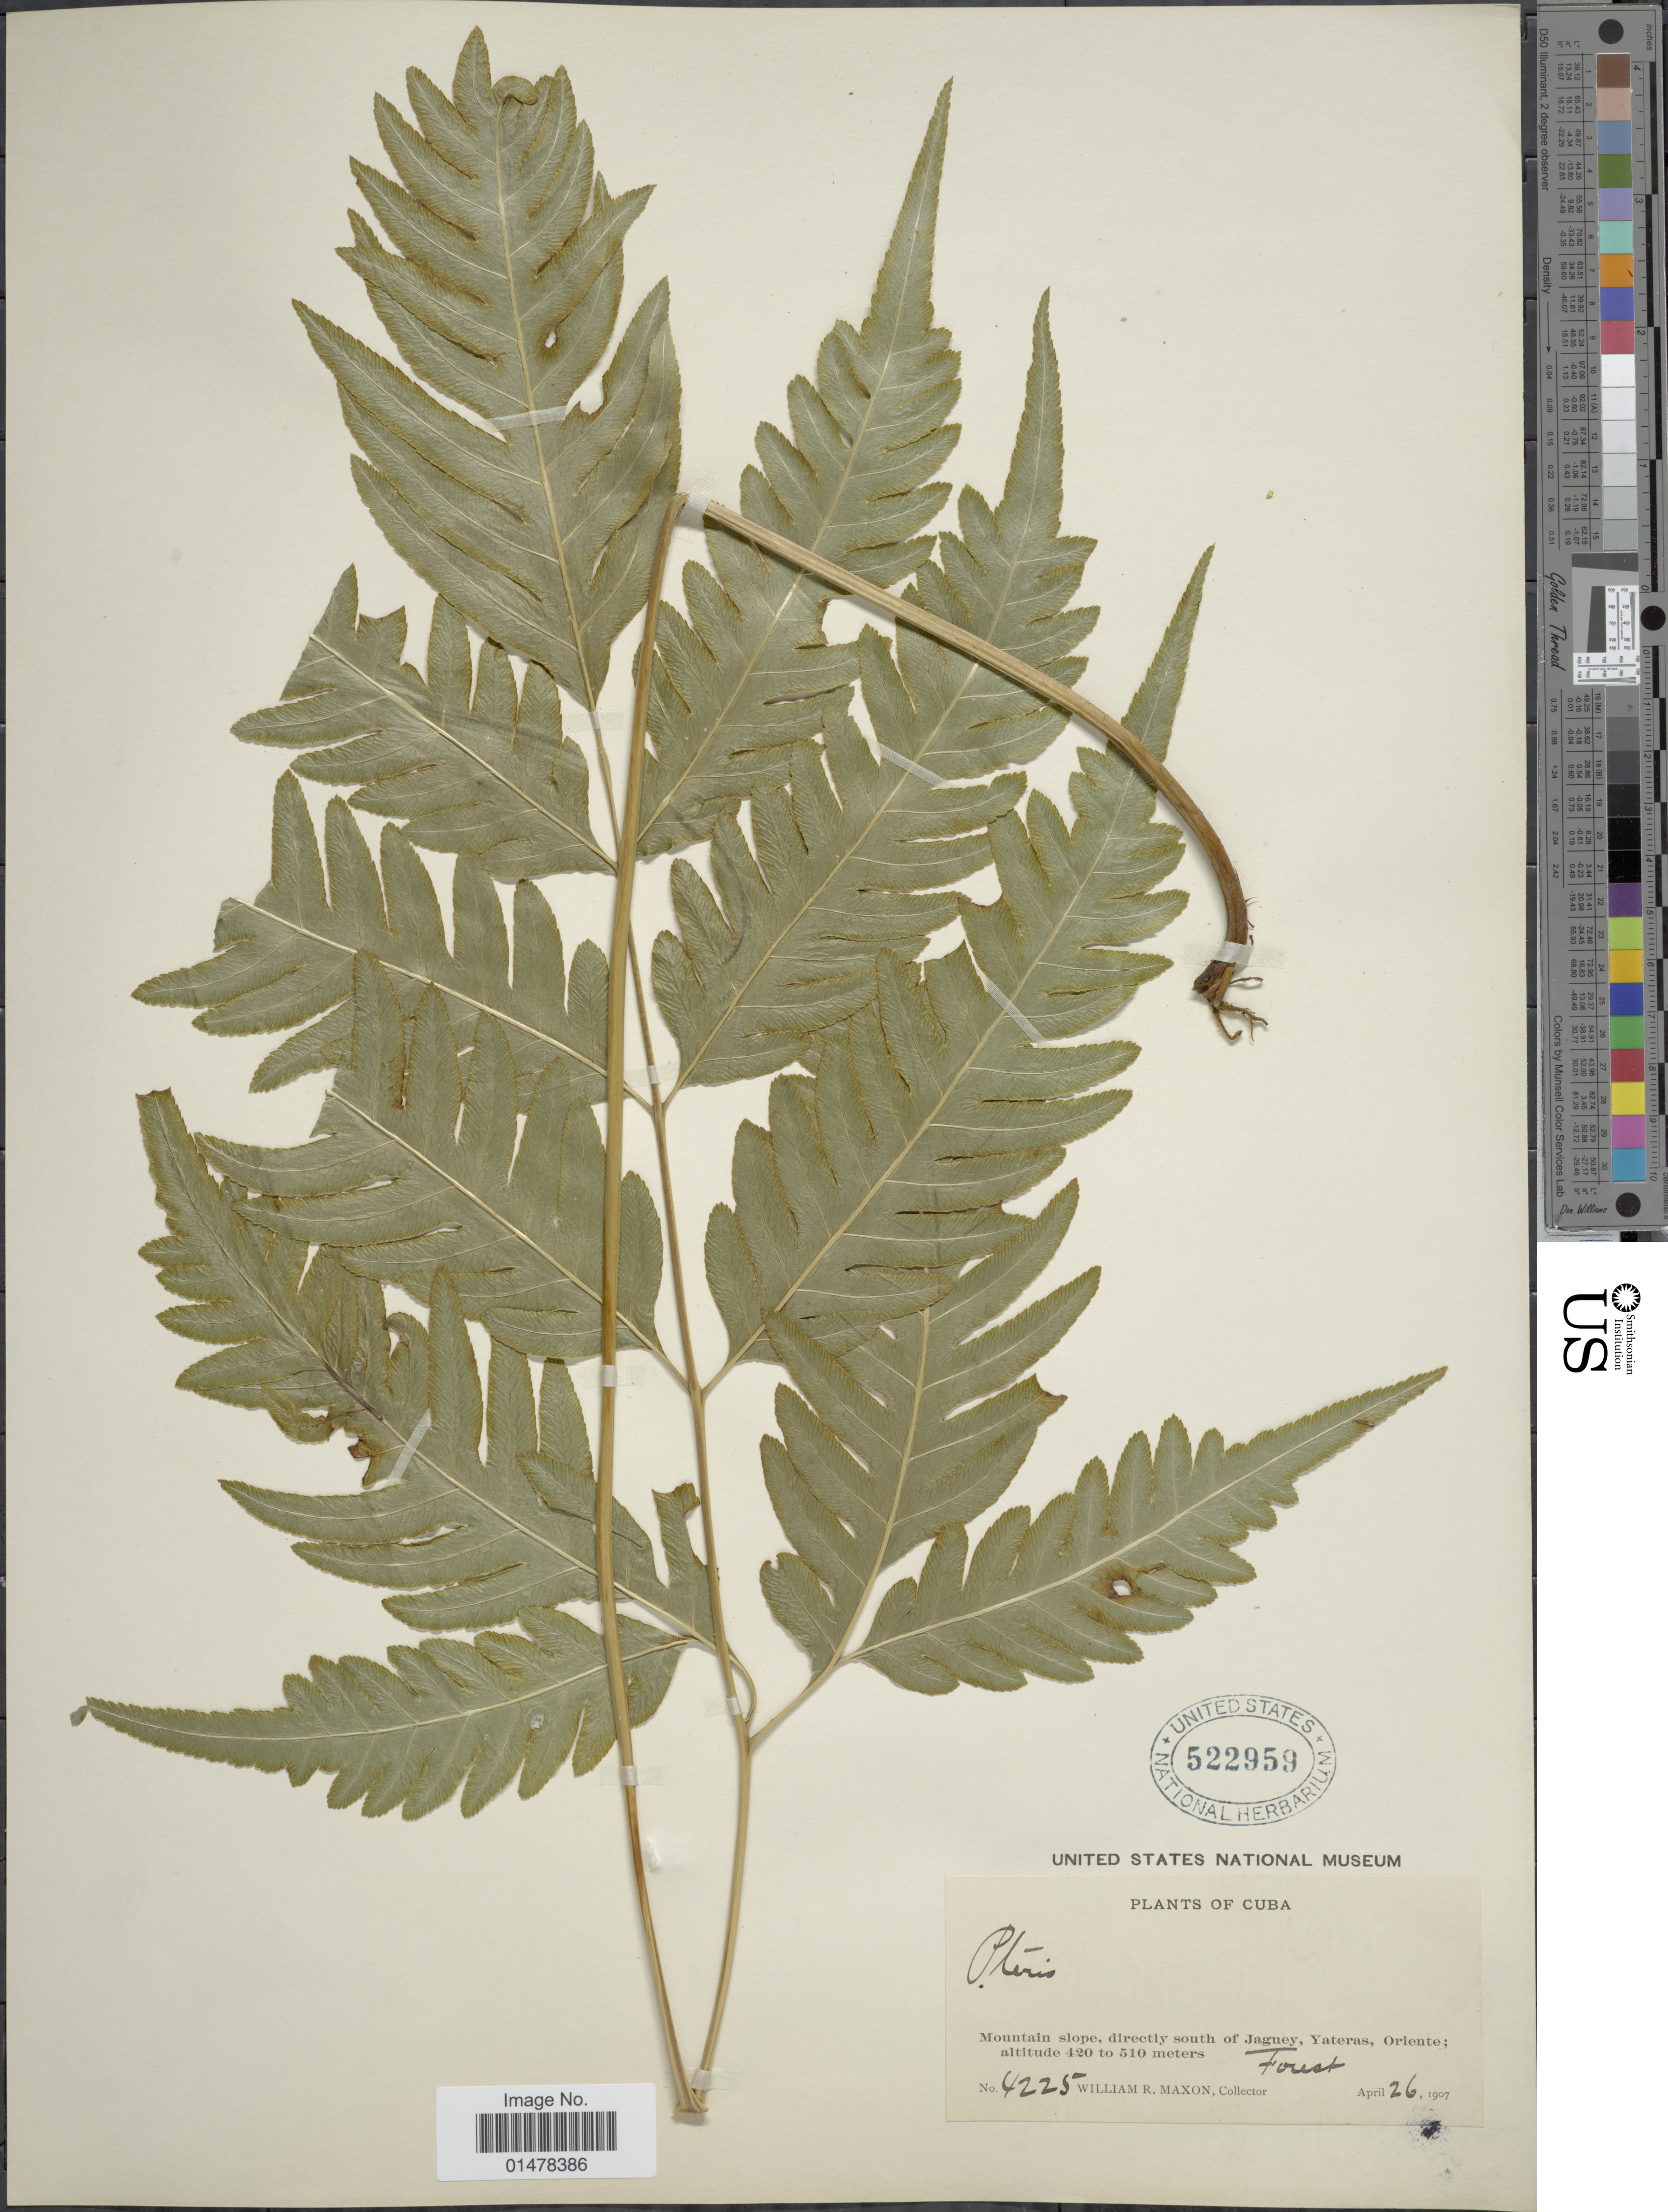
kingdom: Plantae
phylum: Tracheophyta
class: Polypodiopsida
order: Polypodiales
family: Pteridaceae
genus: Pteris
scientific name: Pteris altissima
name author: Poir.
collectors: W. R. Maxon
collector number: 4225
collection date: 1907-04-26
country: Cuba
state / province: Oriente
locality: Plants of Cuba, Mountain slope, directly of Jaguey, Yateras, Oriente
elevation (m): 420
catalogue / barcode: US 522959